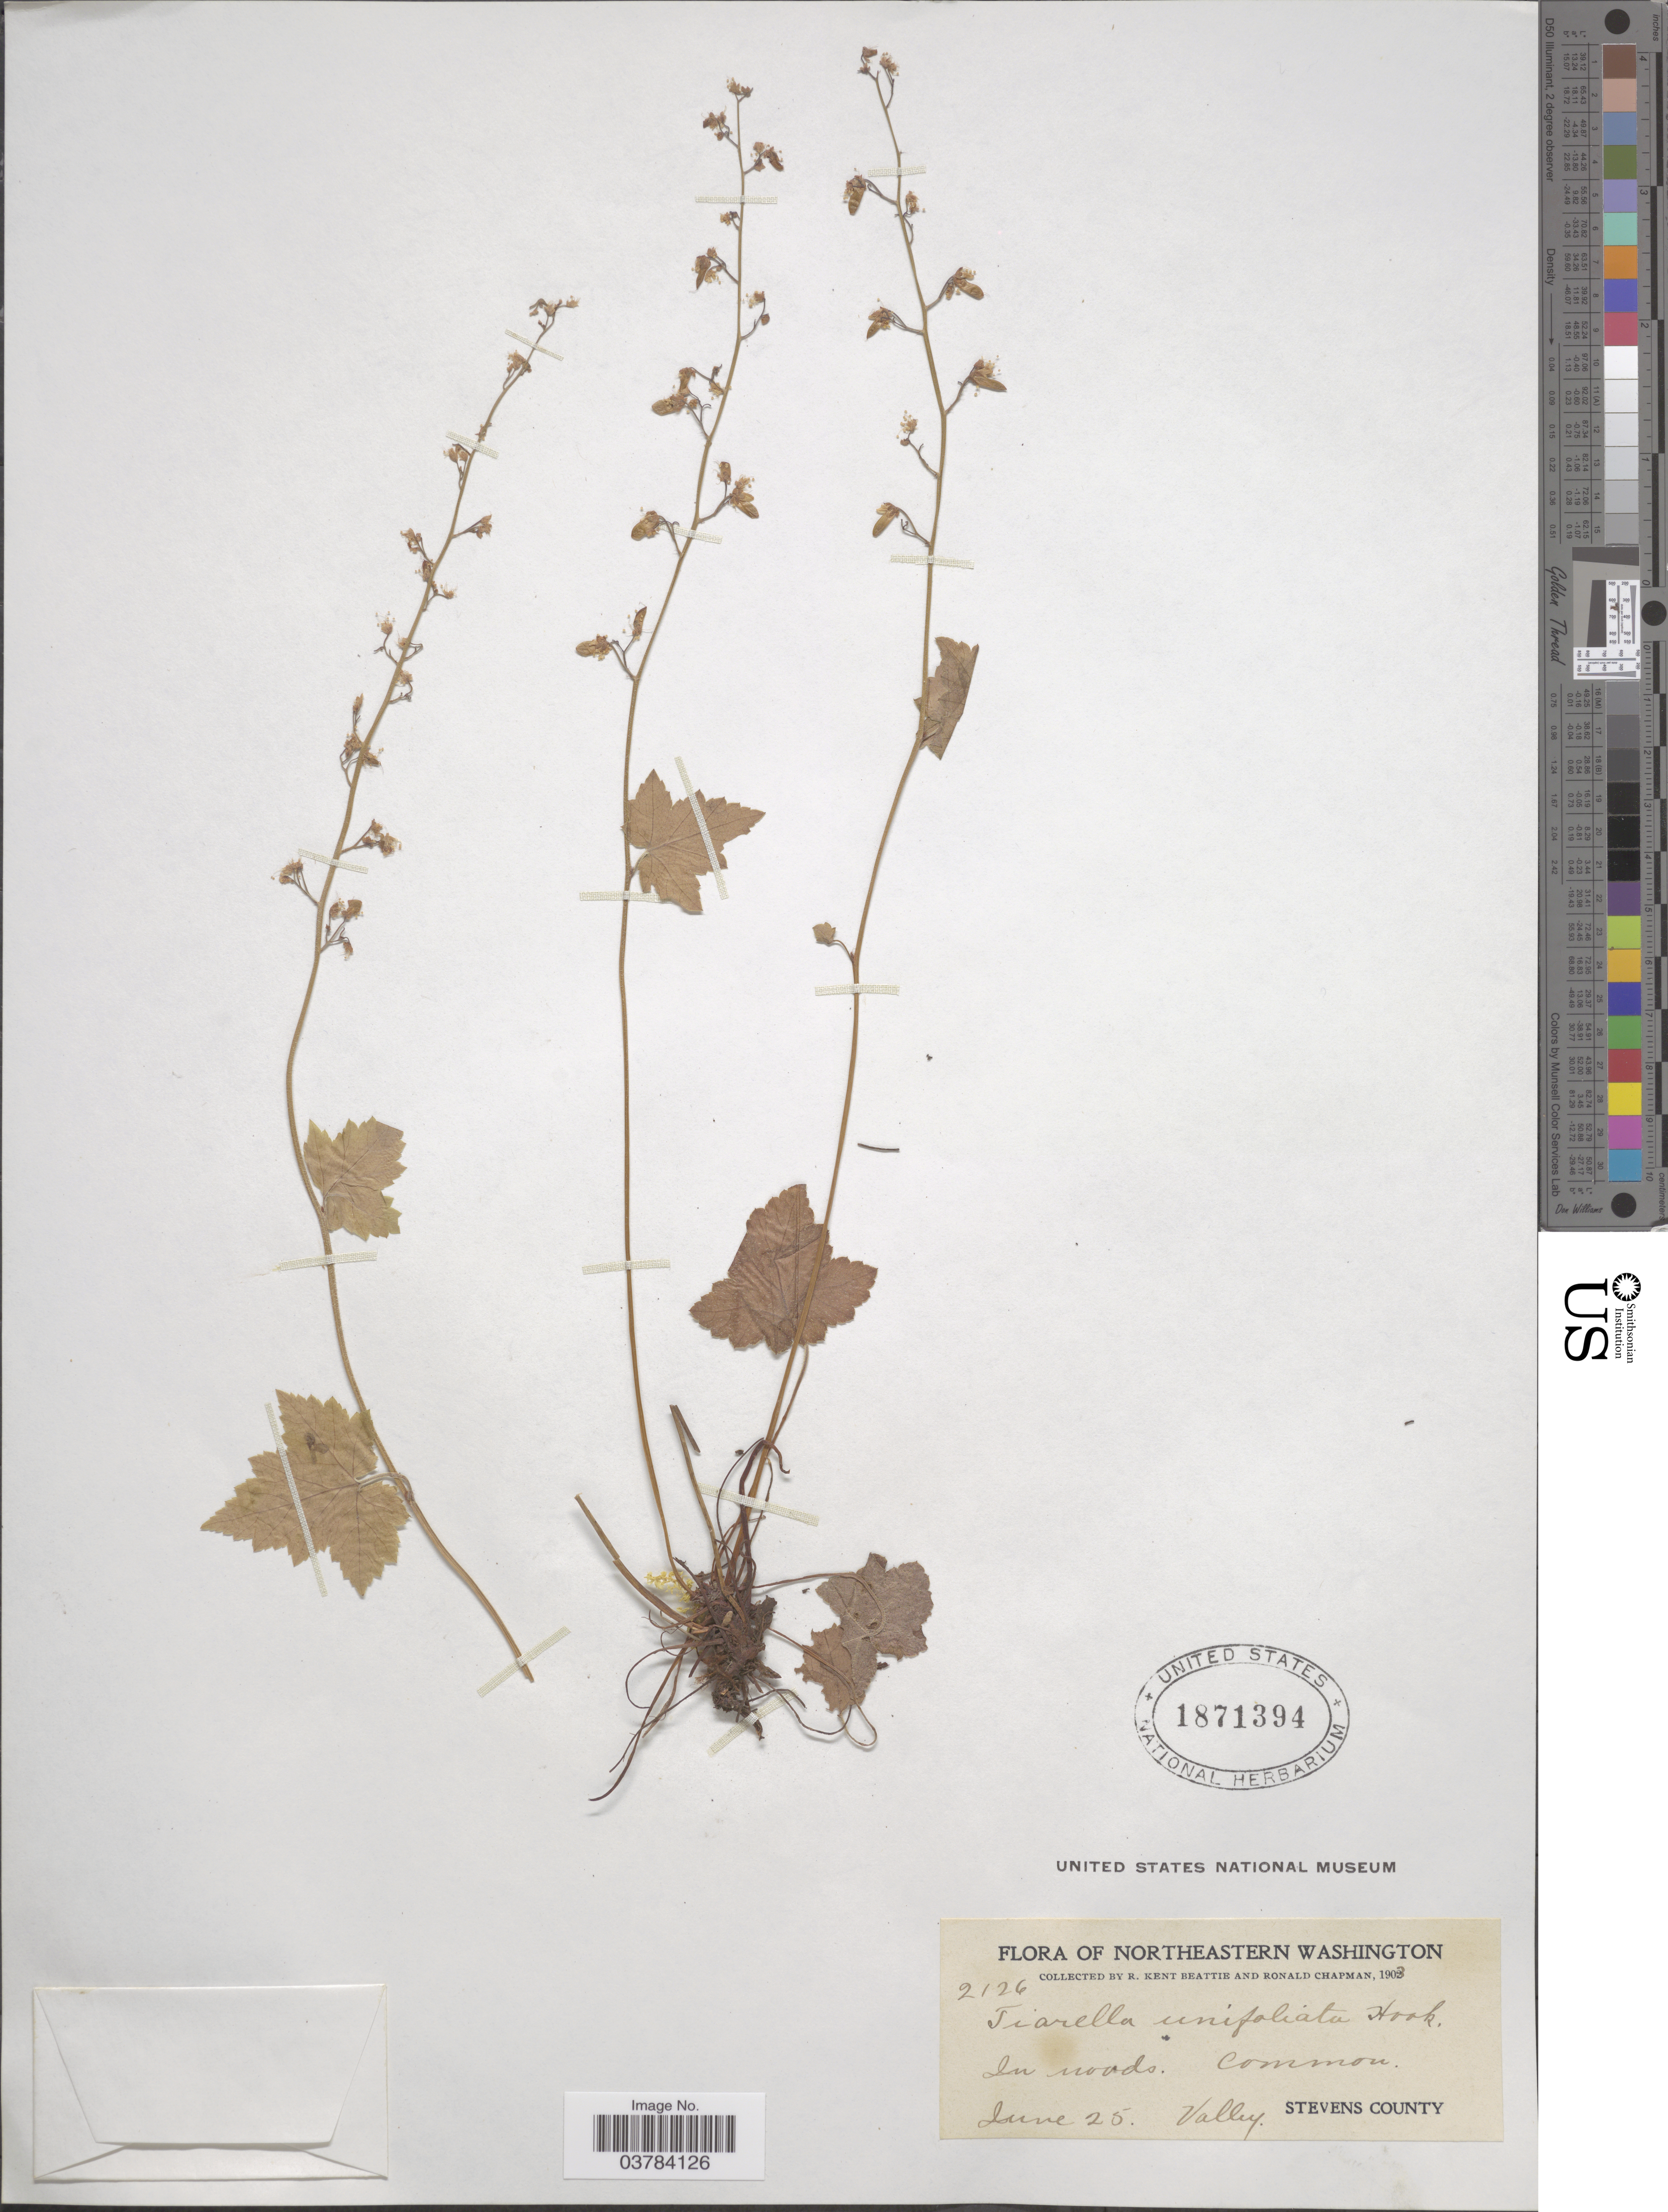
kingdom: Plantae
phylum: Tracheophyta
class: Magnoliopsida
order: Saxifragales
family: Saxifragaceae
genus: Tiarella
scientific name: Tiarella unifoliata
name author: Hook.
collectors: R. K. Beattie & R. Chapman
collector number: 2126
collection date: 1903-06-25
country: United States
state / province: Washington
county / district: Stevens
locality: Northeastern Washington. Valley. Stevens County.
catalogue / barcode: US 1871394